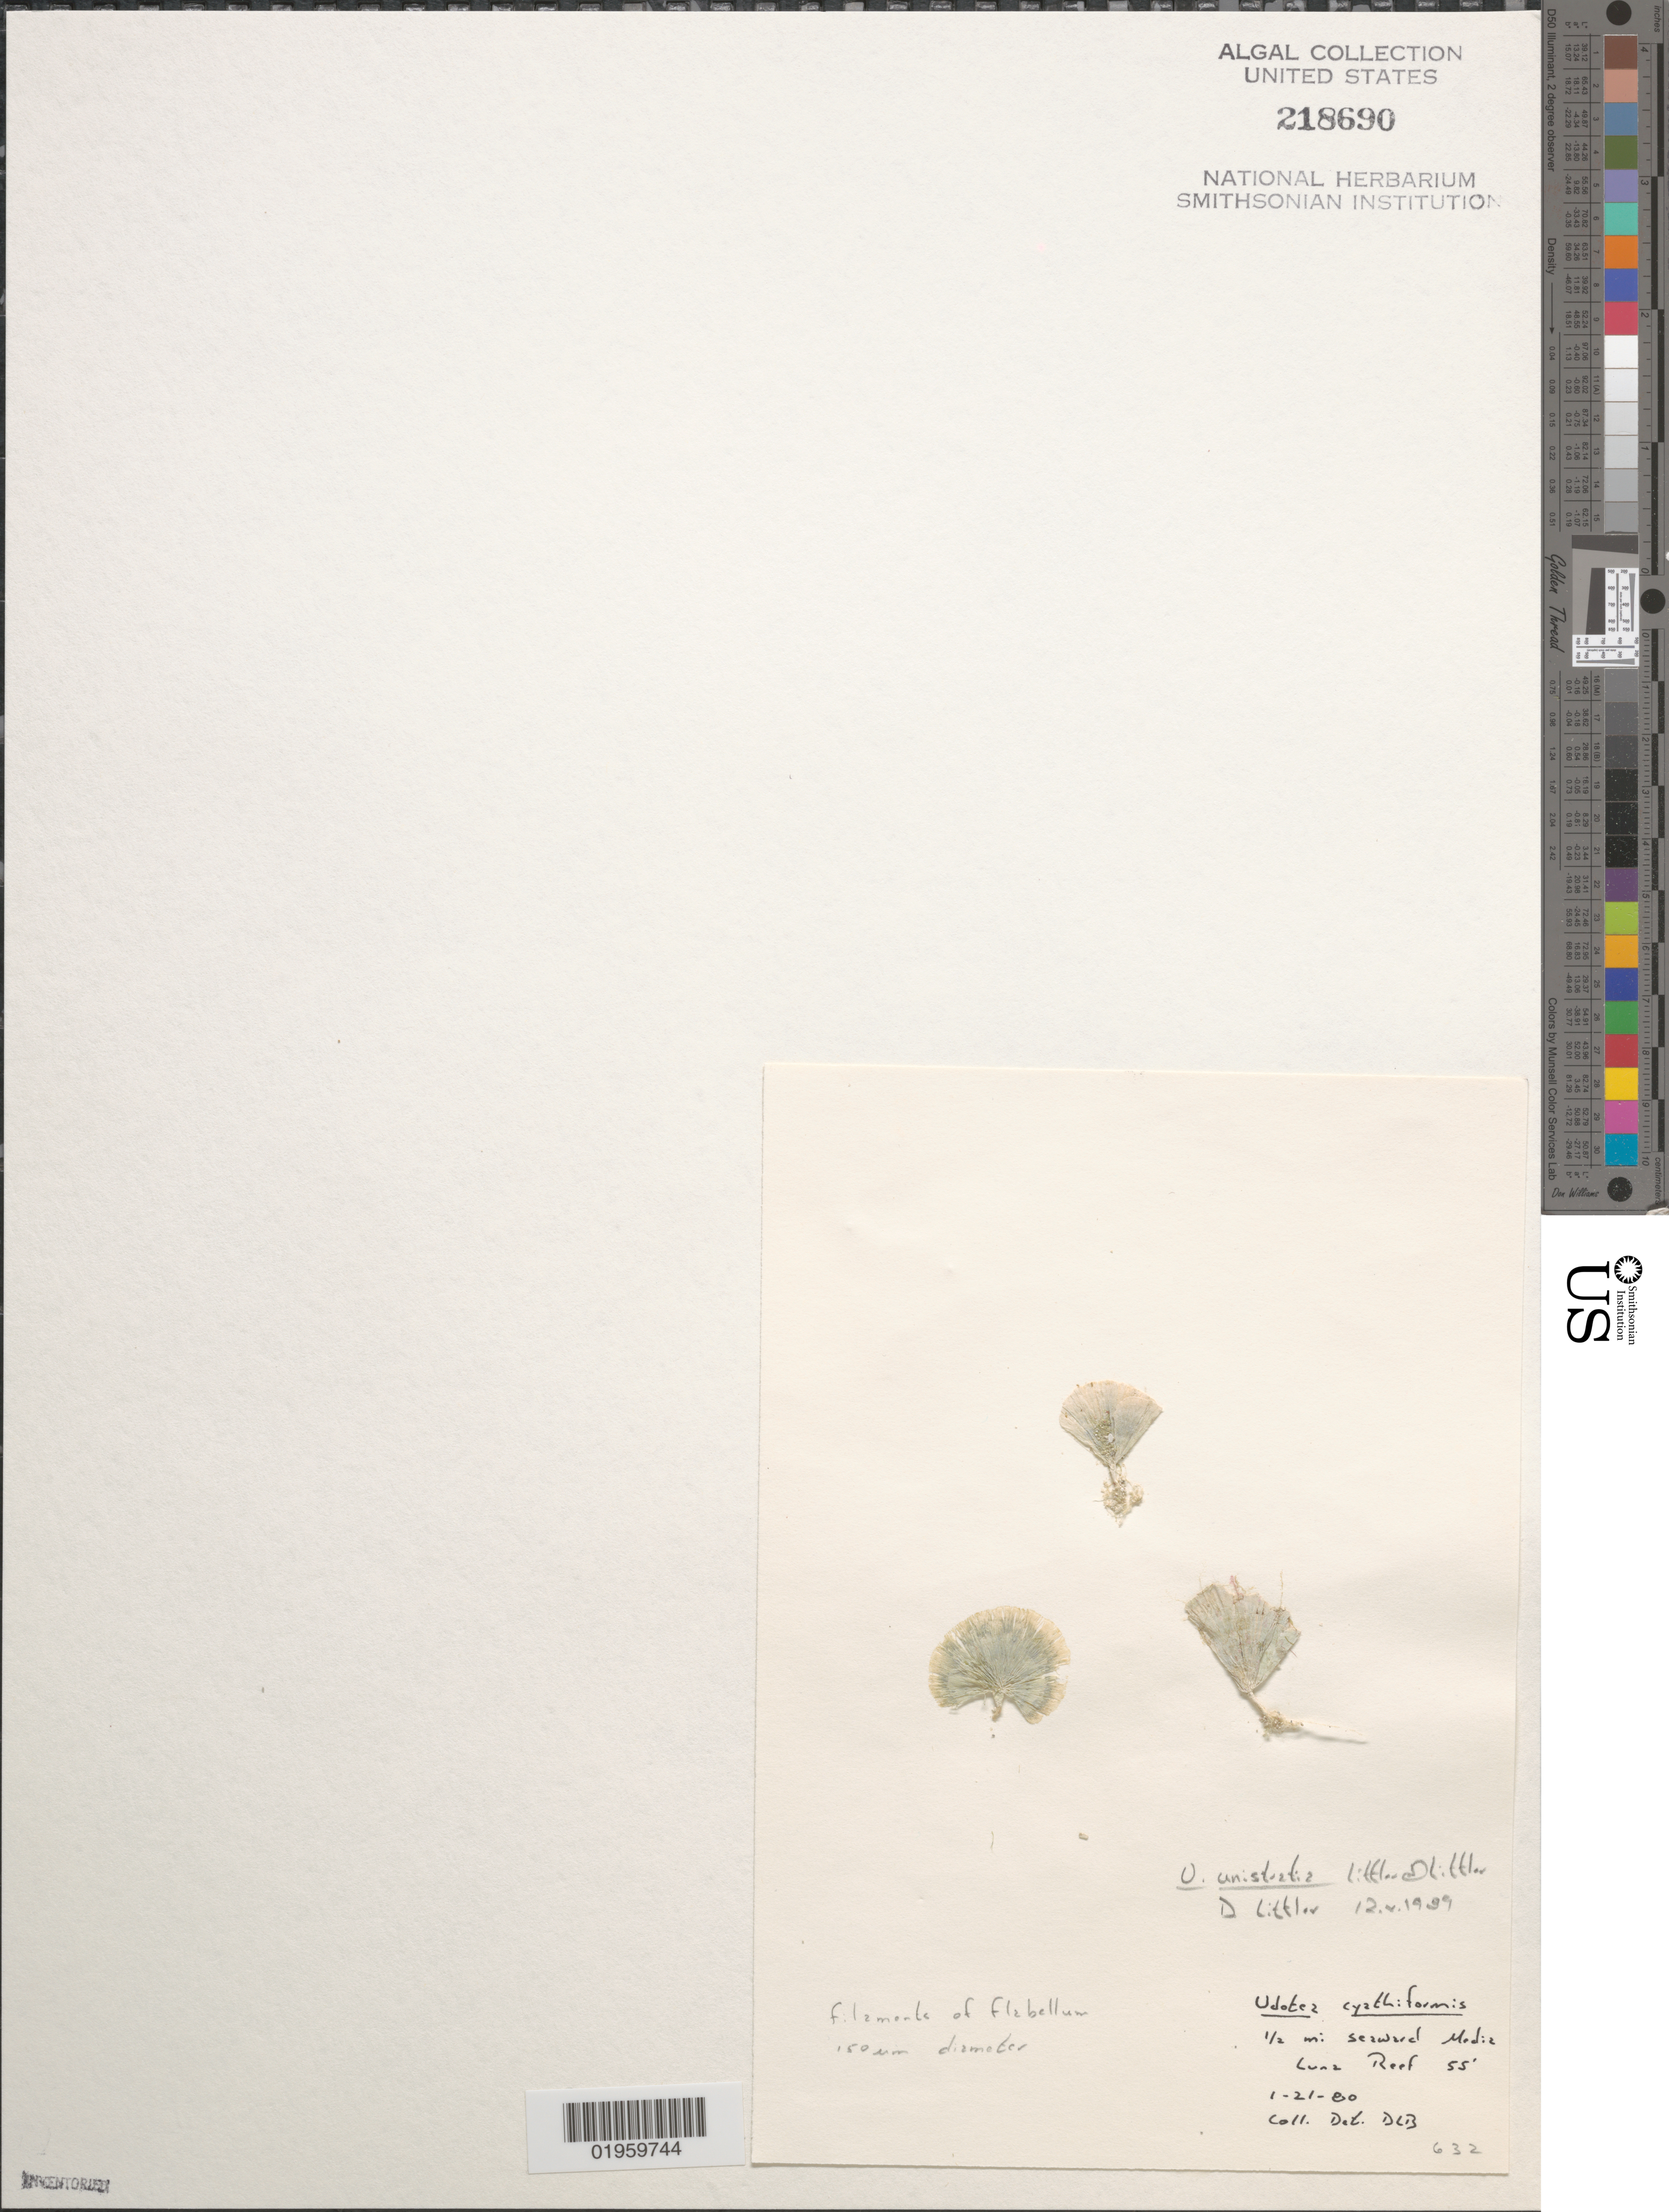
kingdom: Plantae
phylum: Chlorophyta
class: Ulvophyceae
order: Bryopsidales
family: Udoteaceae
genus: Udotea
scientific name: Udotea unistratea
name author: D.S. Littler & Littler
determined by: Ballantine, D. L.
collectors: D.L. Ballantine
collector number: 632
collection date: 1980-01-21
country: Puerto Rico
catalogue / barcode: US 218690